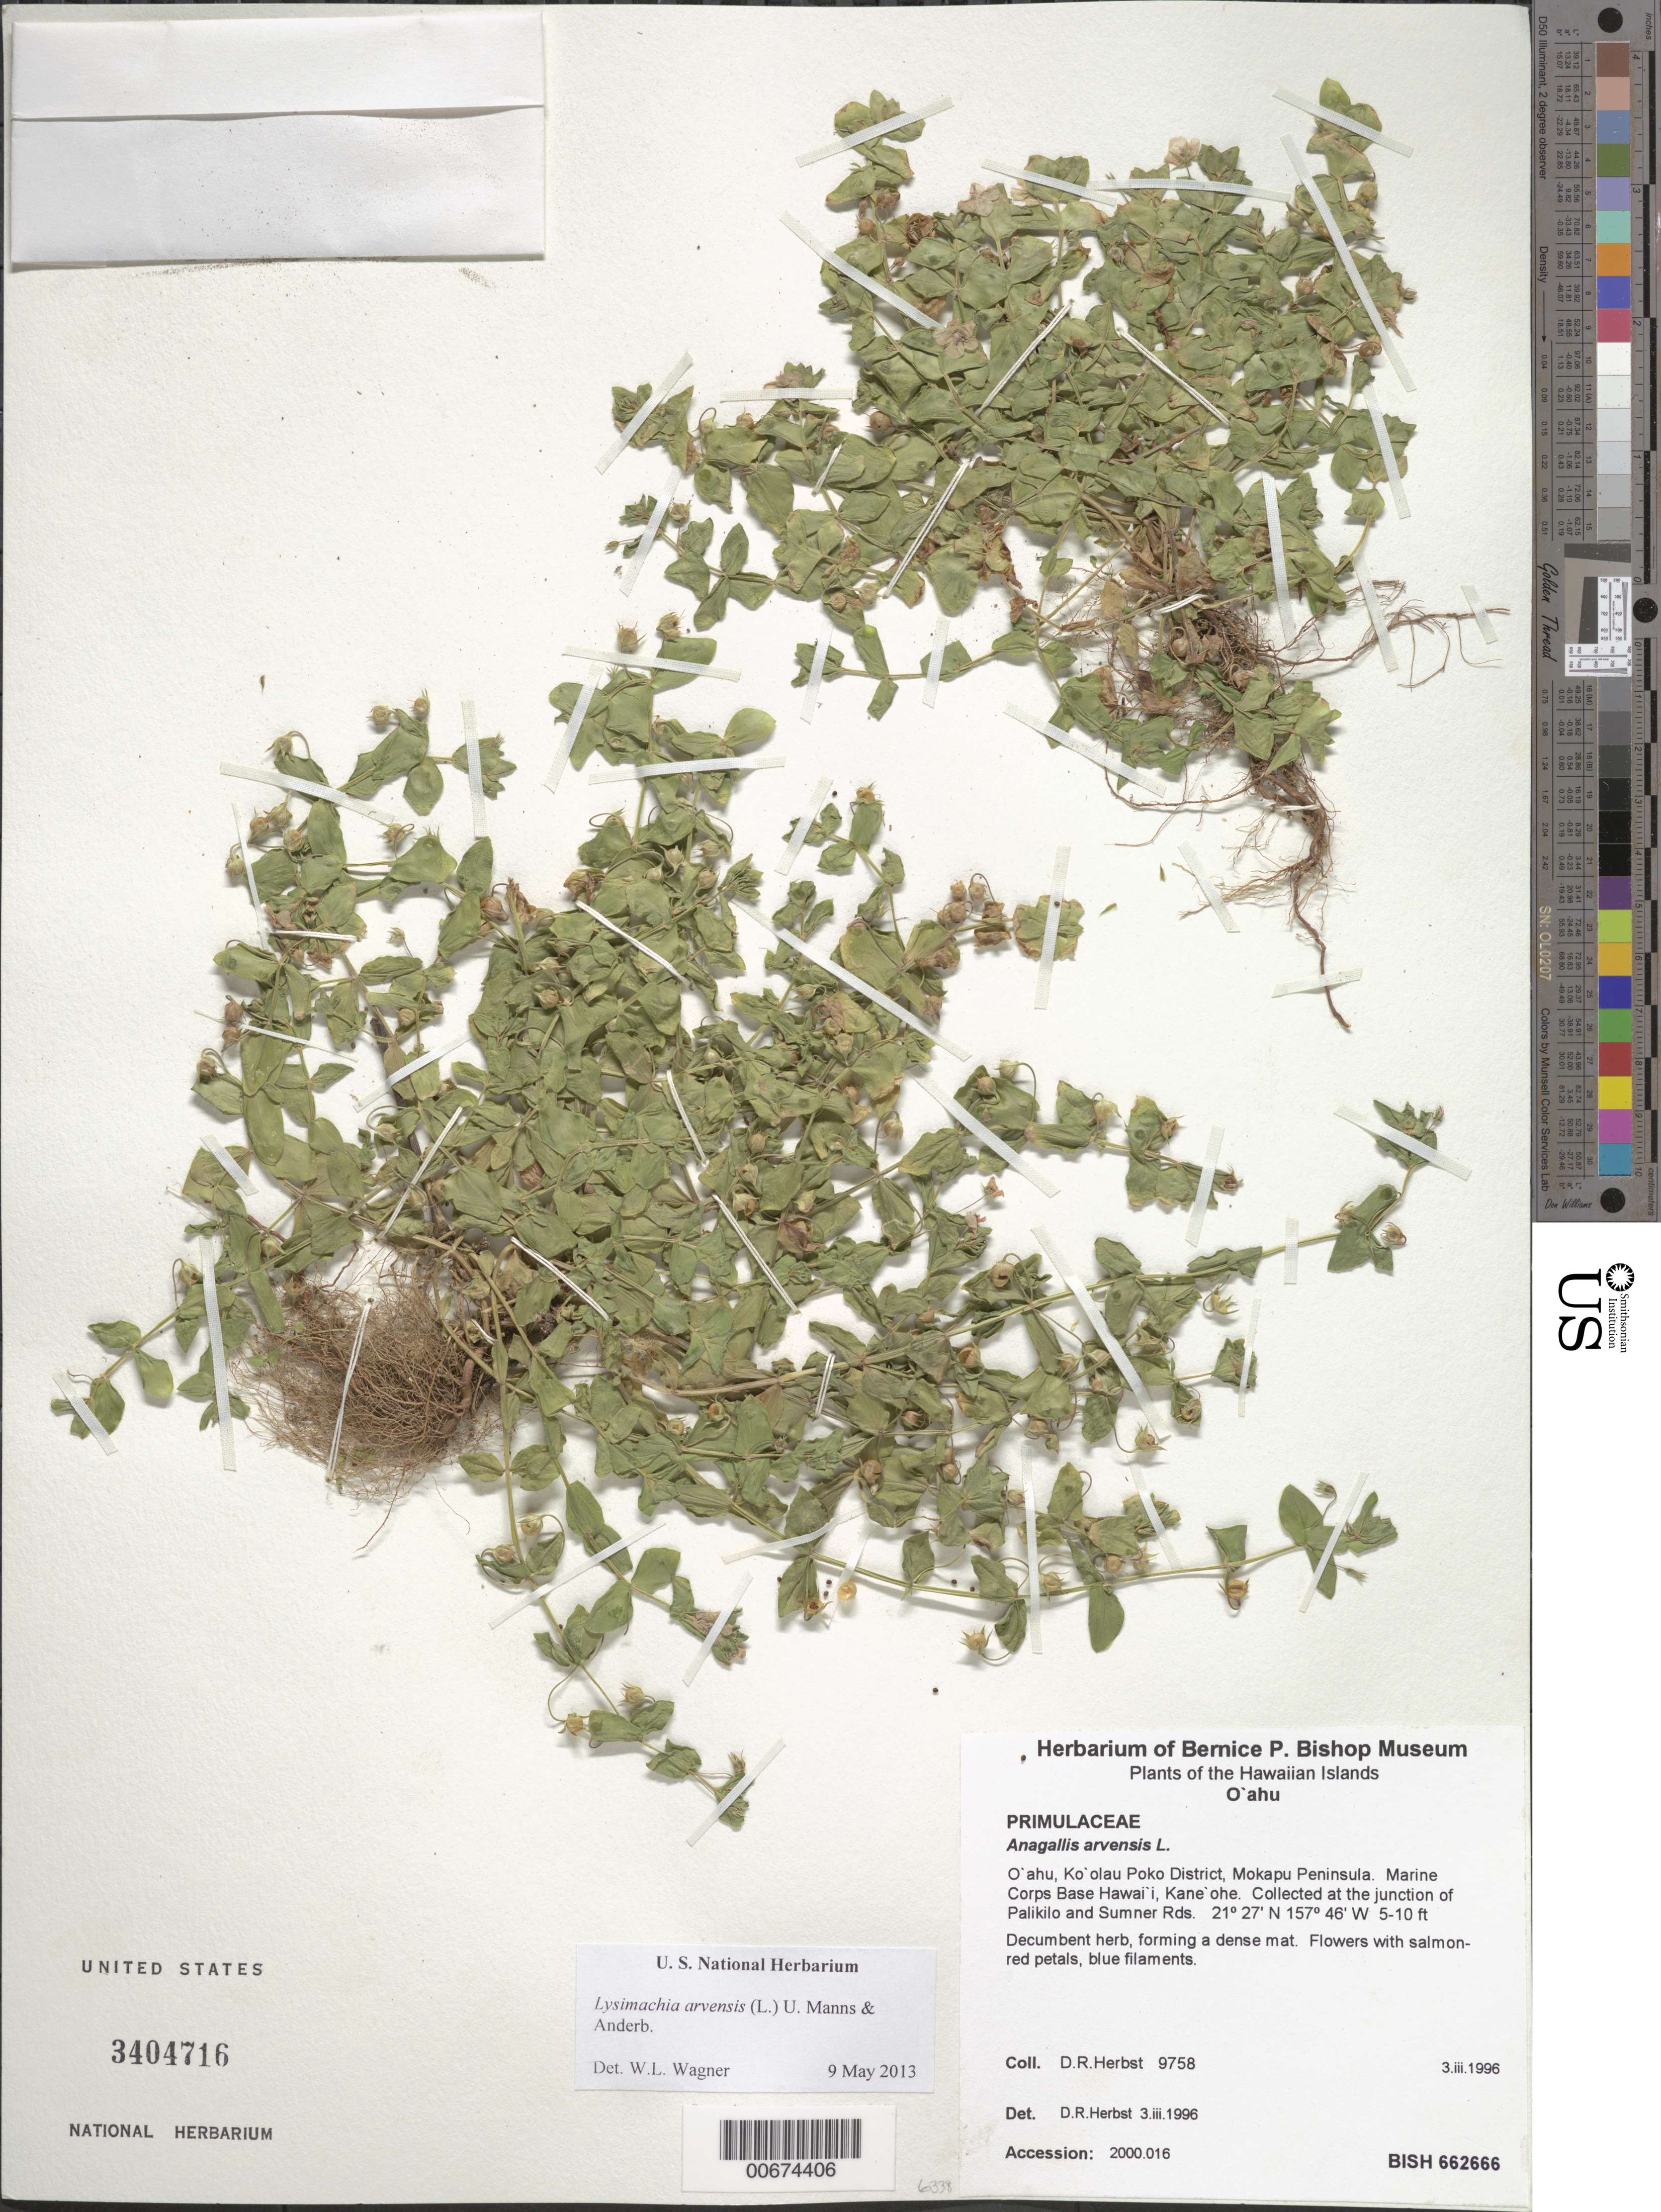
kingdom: Plantae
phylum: Tracheophyta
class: Magnoliopsida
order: Ericales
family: Primulaceae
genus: Lysimachia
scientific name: Lysimachia arvensis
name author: (L.) U. Manns & Anderb.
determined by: Wagner, W. L., (BOT), Smithsonian Institution - National Museum of Natural History (UNITED STATES)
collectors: D. R. Herbst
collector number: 9758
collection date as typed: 3 Mar 1996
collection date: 1996-03-03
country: United States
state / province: Hawaii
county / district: Honolulu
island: Oahu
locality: Ko'olau Poko Distr., Mokapu Peninsula, Marine Corps Base Hawaii, Kane'ohe. Collected at the junction of Palikilo an dSumner Rds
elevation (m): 1.5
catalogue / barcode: US 340716